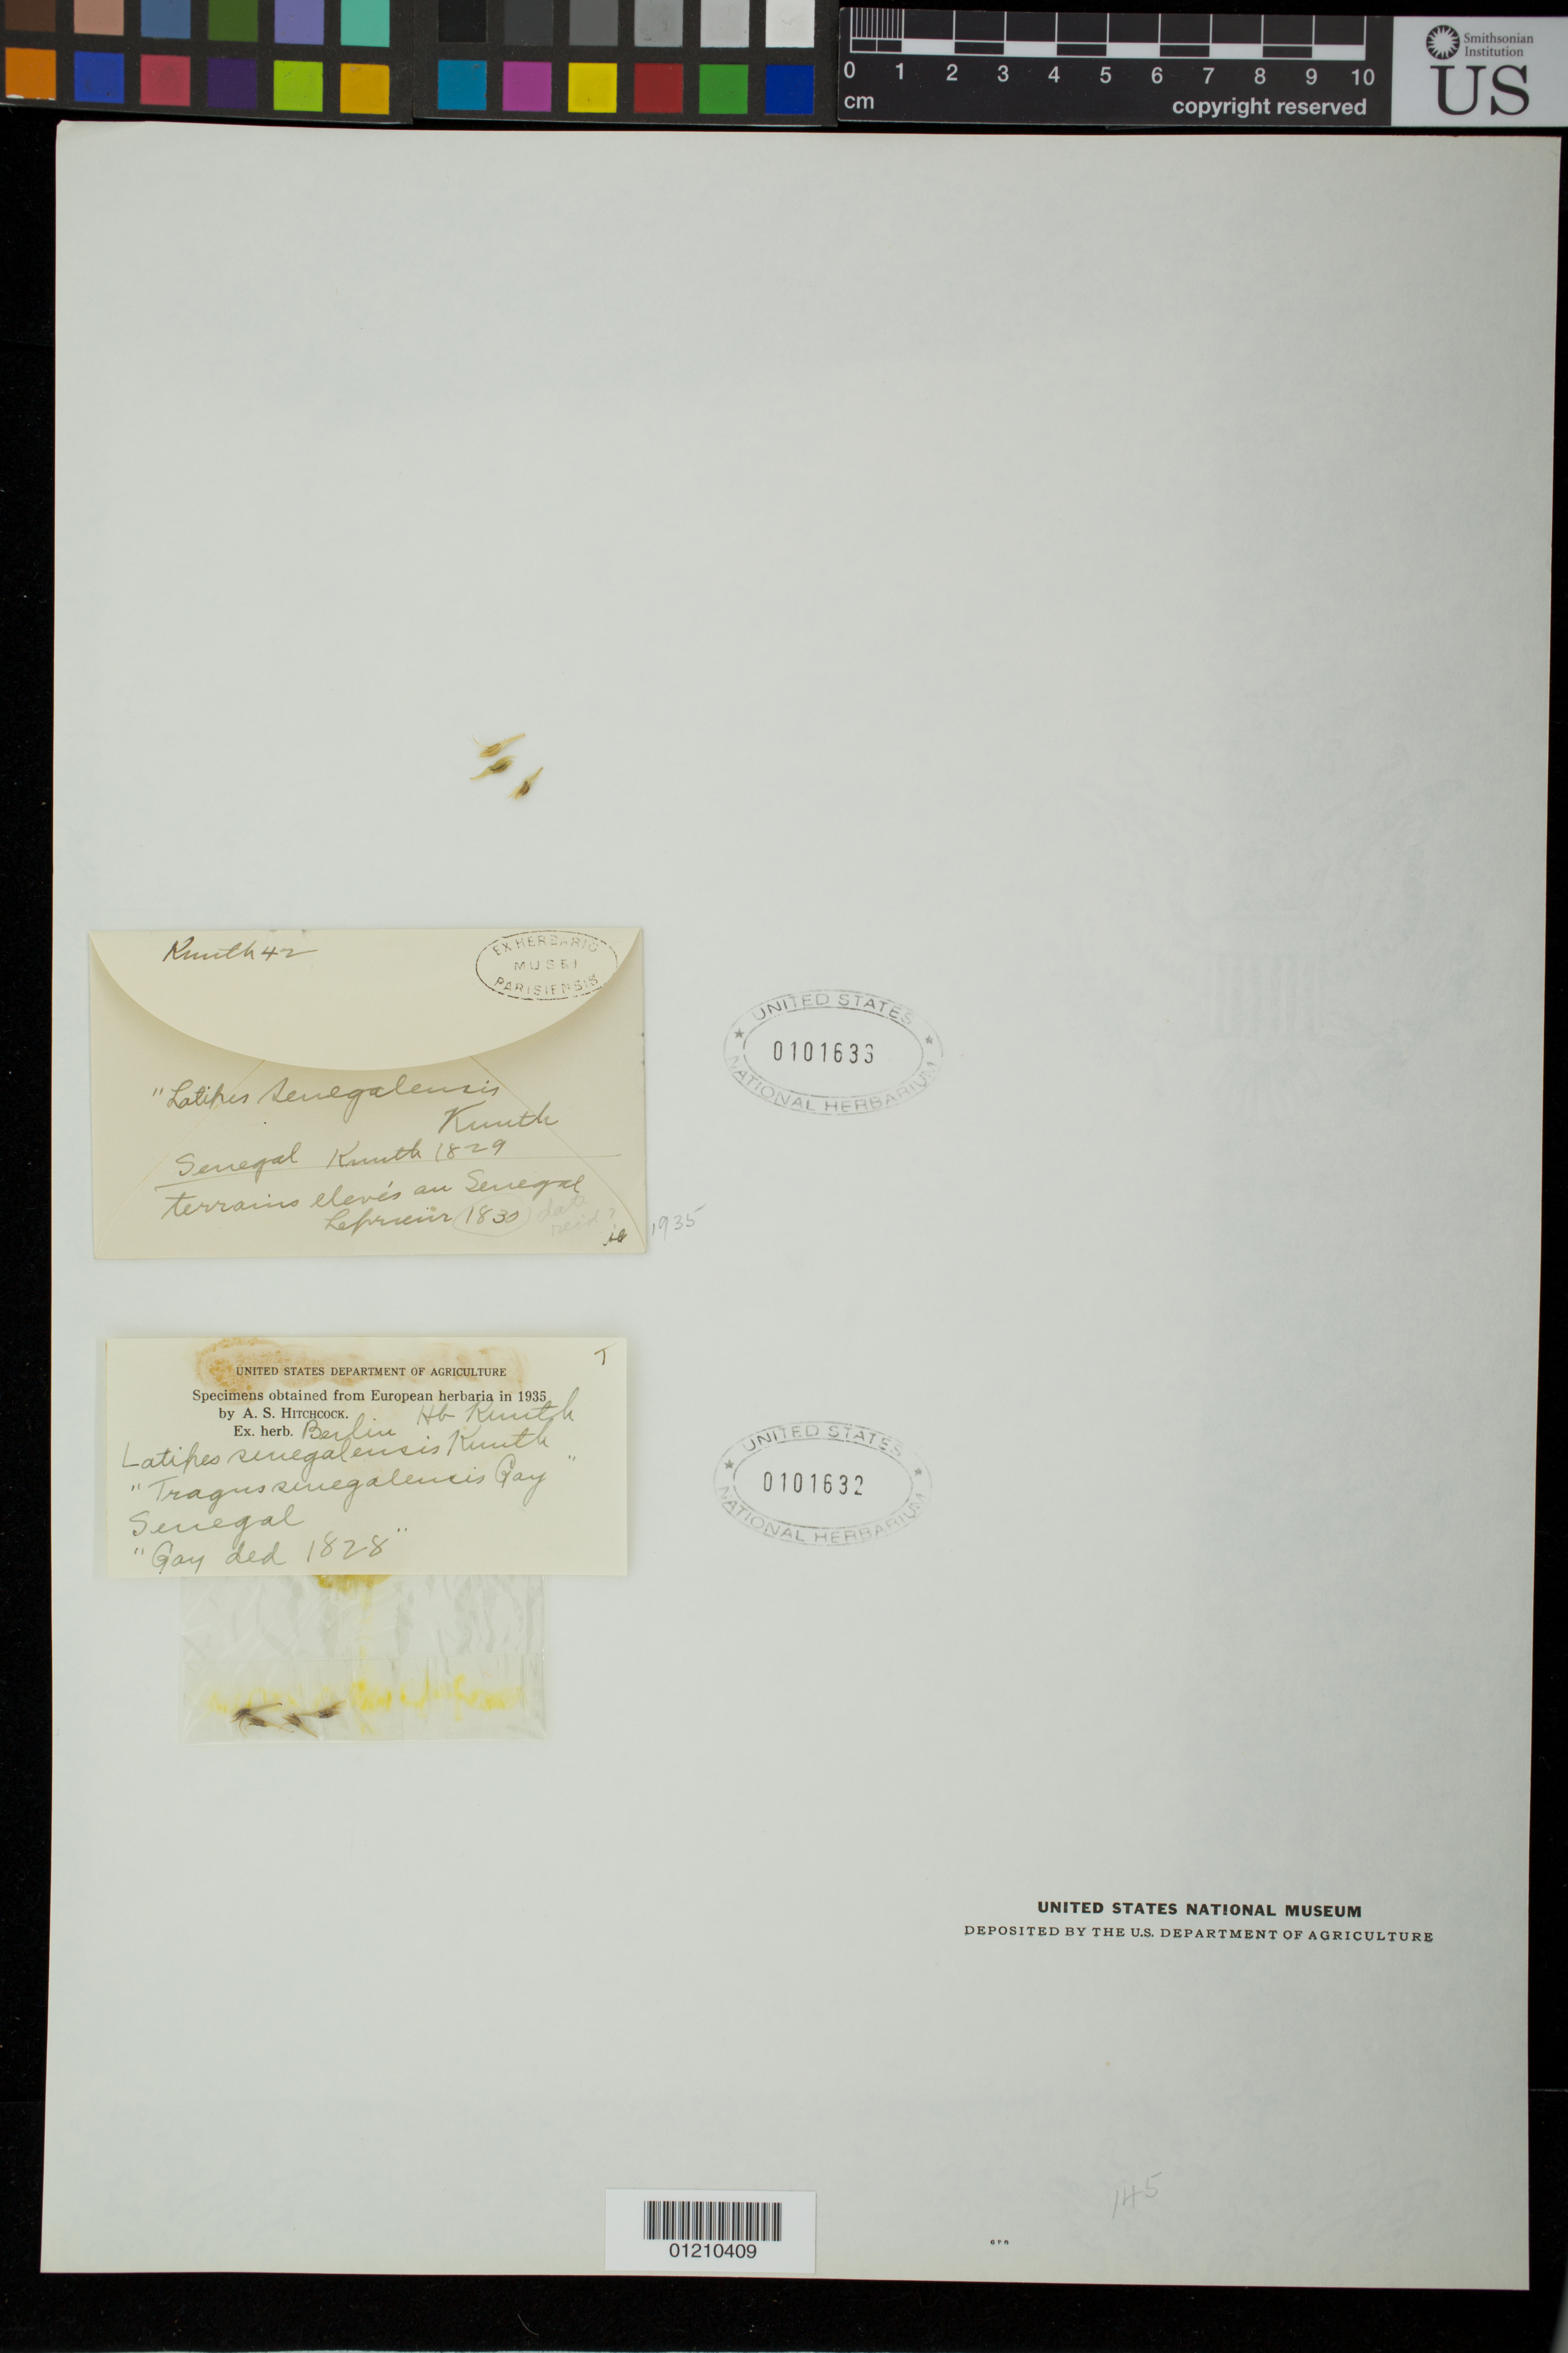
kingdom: Plantae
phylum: Tracheophyta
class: Liliopsida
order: Poales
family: Poaceae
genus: Latipes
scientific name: Latipes senegalensis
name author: Kunth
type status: Type Collection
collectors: D. Gay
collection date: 1828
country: Senegal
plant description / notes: Fragmentary material of type specimen ex herb. Kunth (Berlin).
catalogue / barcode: US 101632